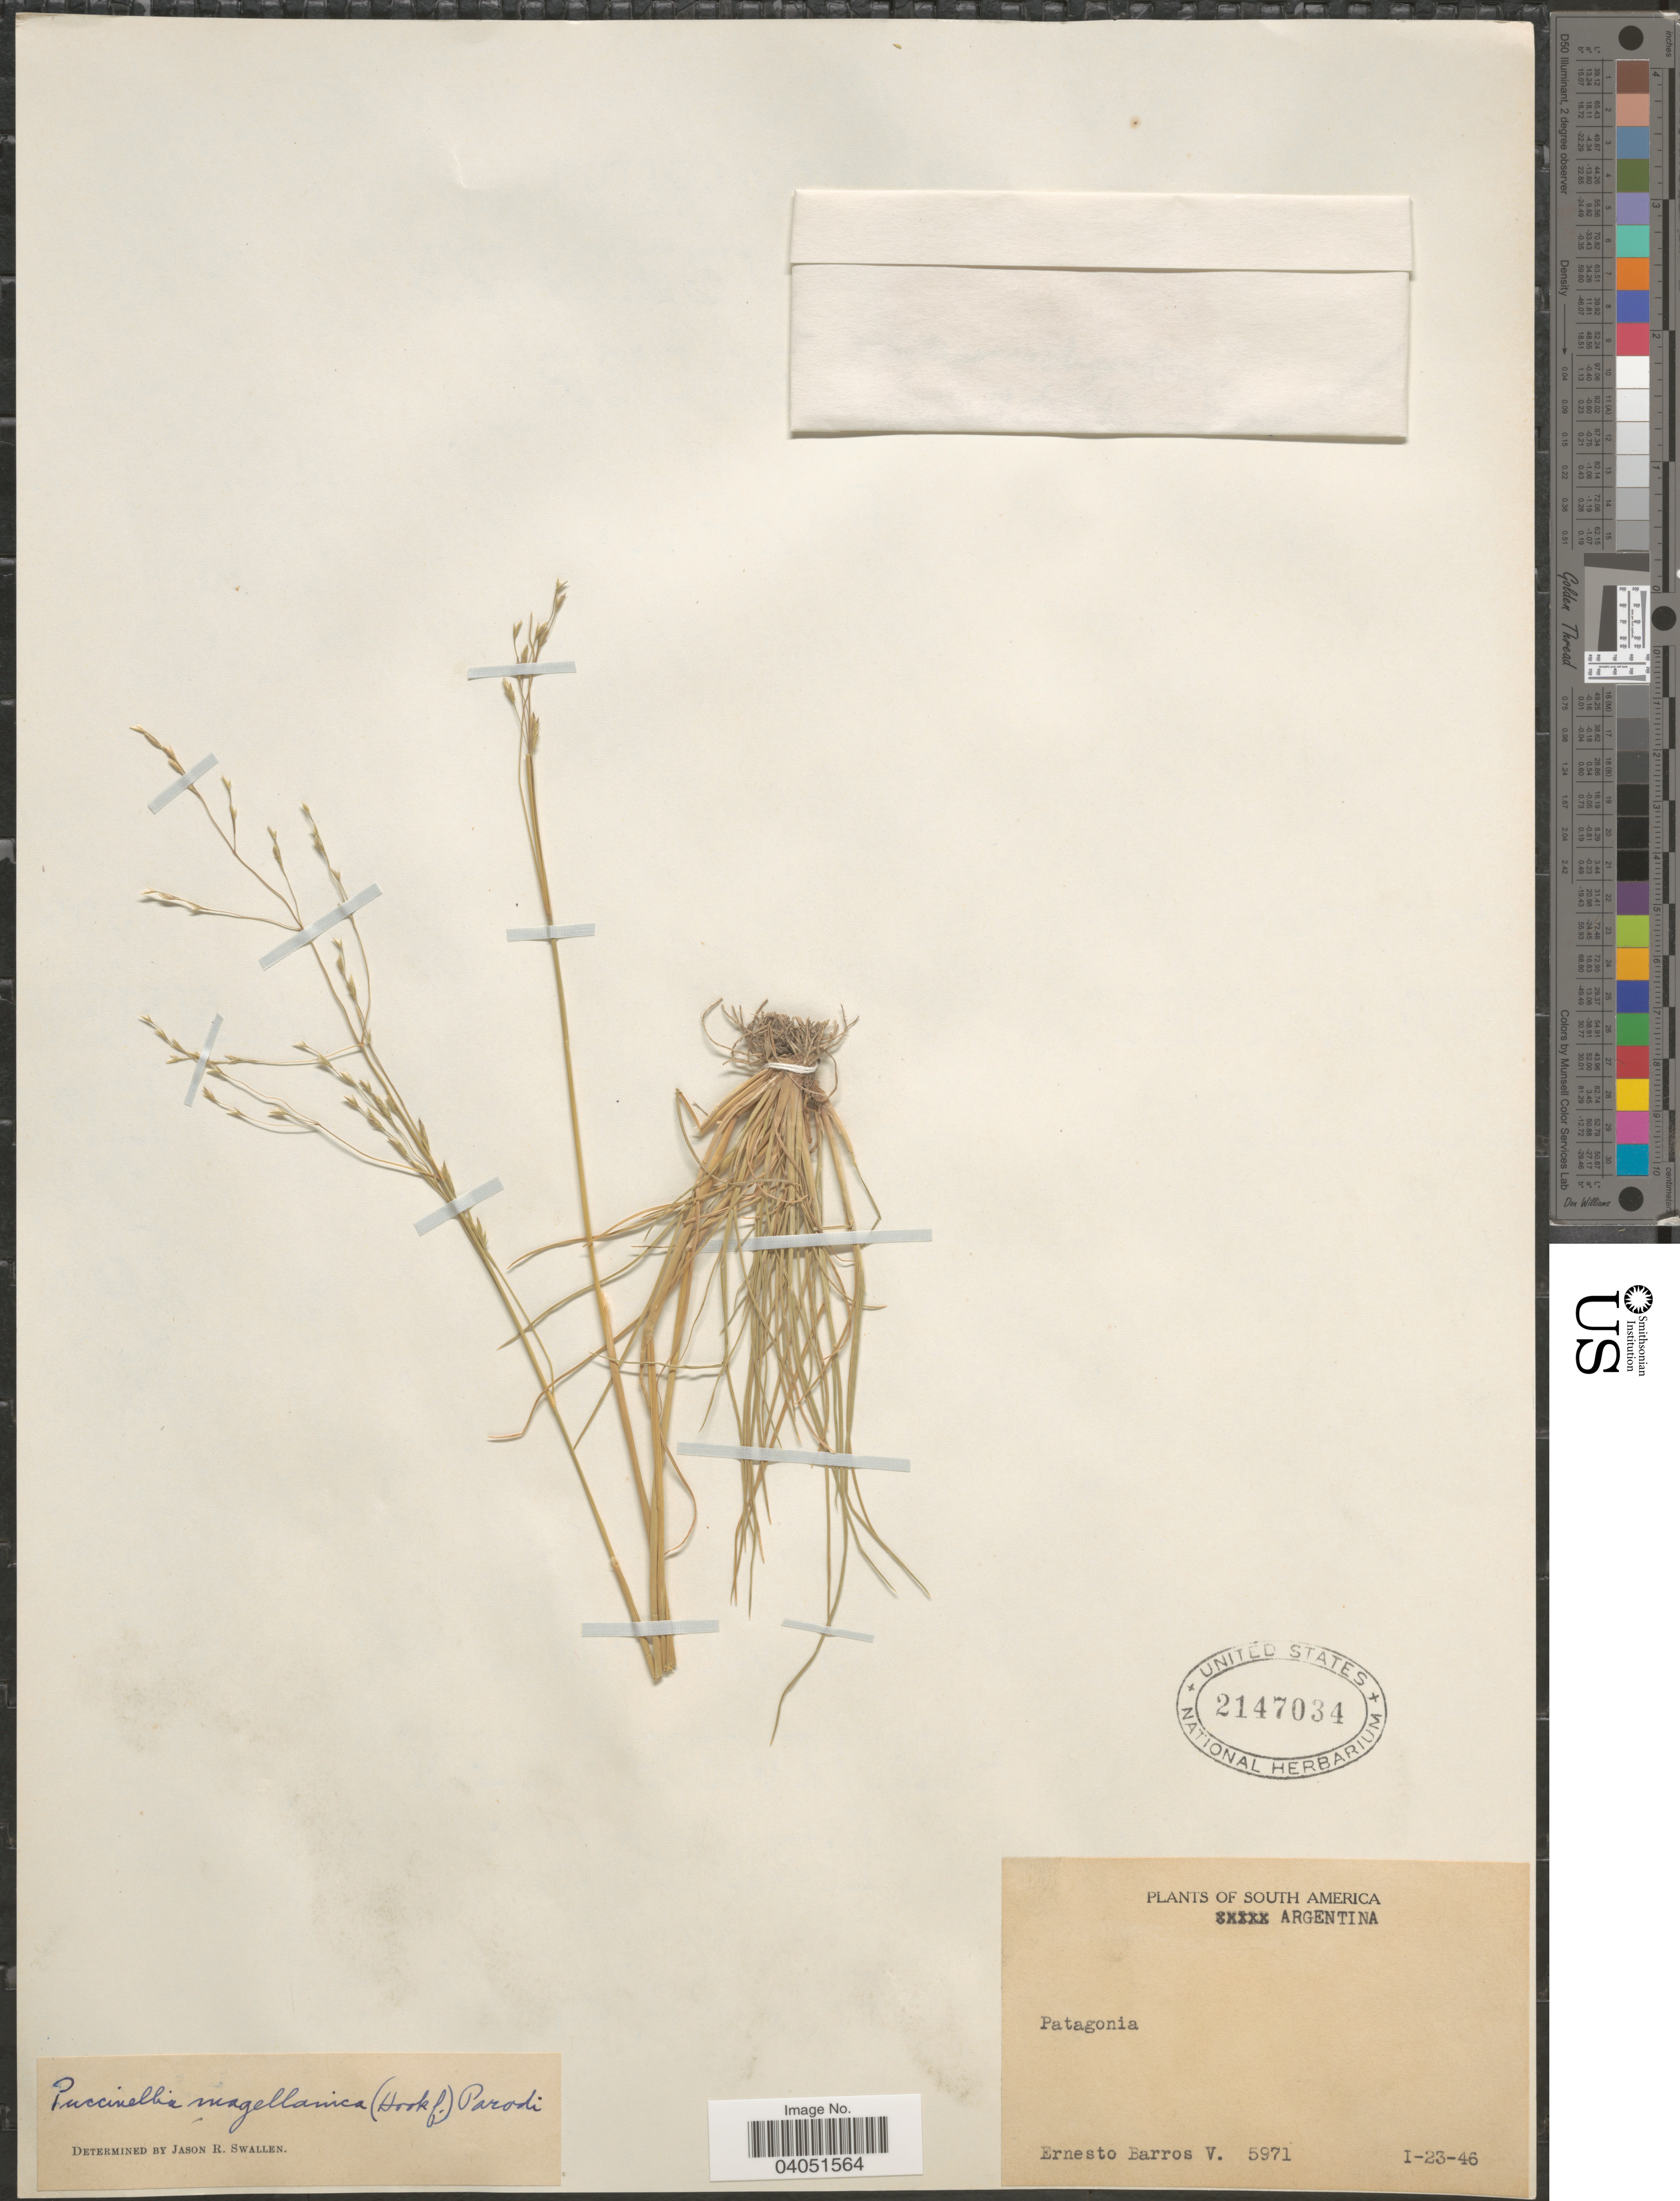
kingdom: Plantae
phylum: Tracheophyta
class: Liliopsida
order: Poales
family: Poaceae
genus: Puccinellia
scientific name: Puccinellia magellanica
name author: (Hook. f.) Parodi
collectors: E. Barros V.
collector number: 5971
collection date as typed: Transcribed d/m/y: 23/1/46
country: Argentina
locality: Patagonia.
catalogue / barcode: US 2147034